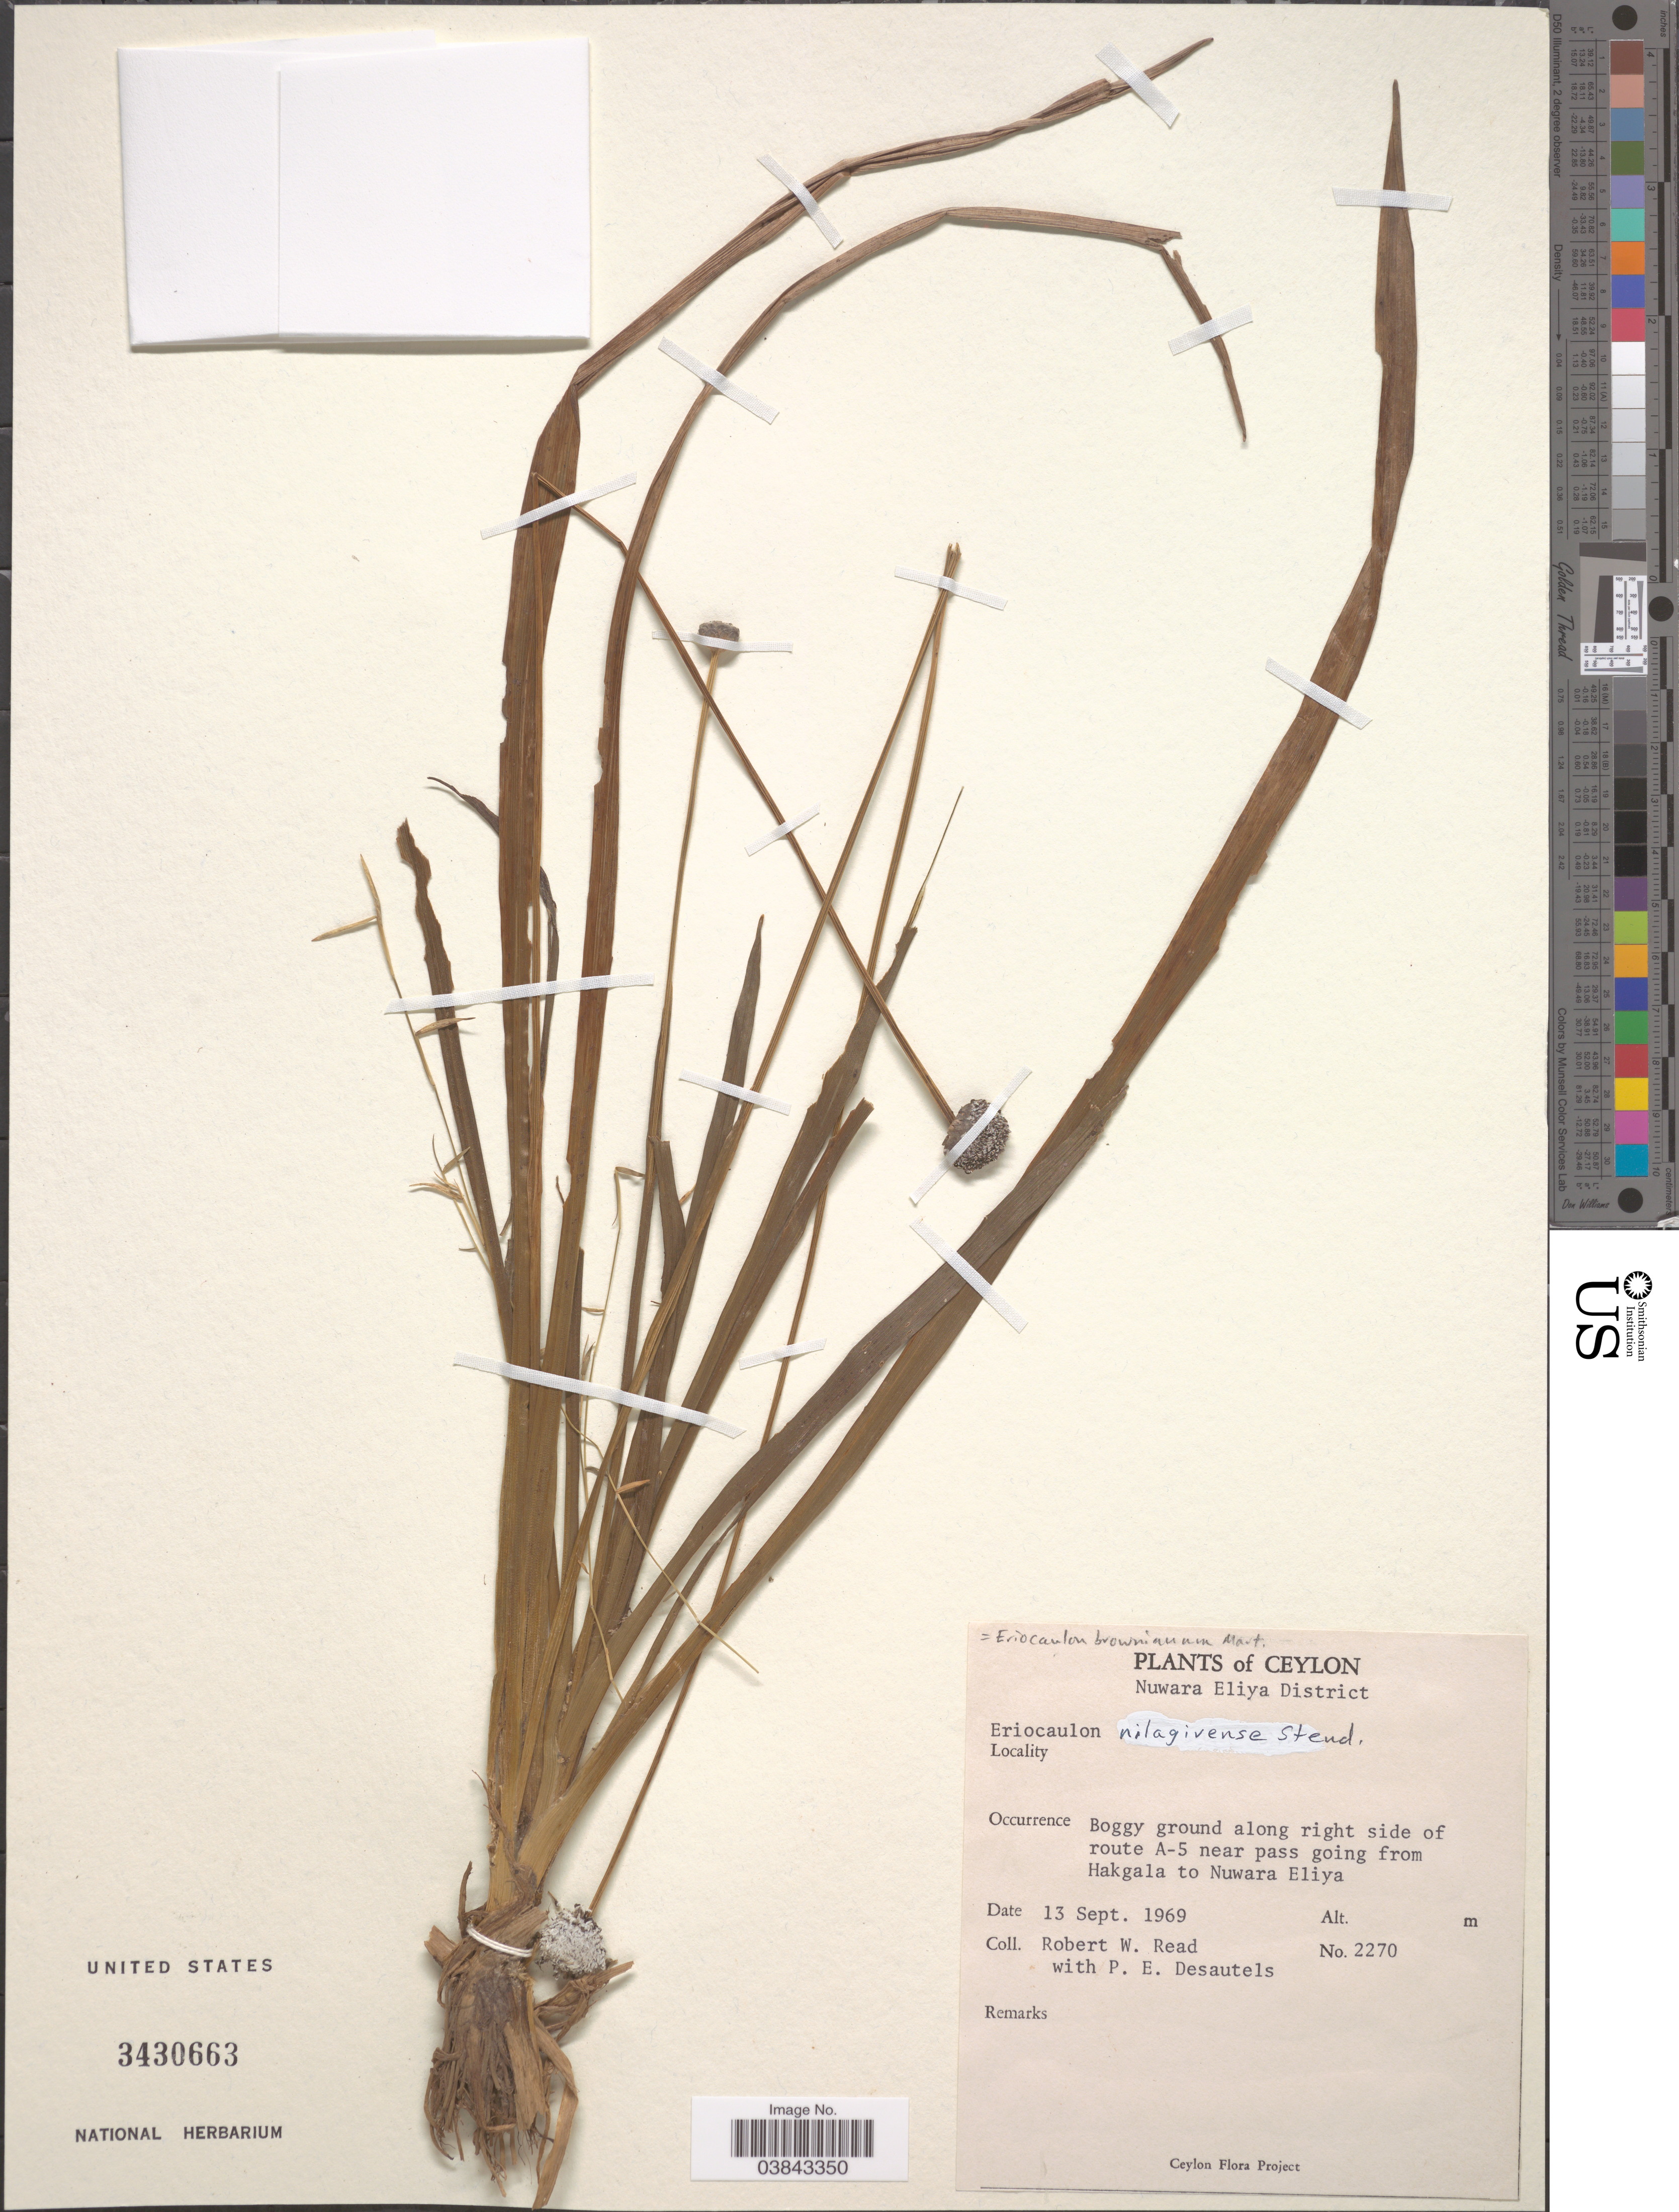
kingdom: Plantae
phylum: Tracheophyta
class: Liliopsida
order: Poales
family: Eriocaulaceae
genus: Eriocaulon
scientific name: Eriocaulon brownianum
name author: Mart.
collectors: R. W. Read & P. Desautels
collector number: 2270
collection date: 1969-09-13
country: Sri Lanka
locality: Ceylon. Nuwara Eliya District. Boggy ground along right side of route A-5 near pass going from Hakgala to Nuwara Eliya.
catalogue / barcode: US 3430663